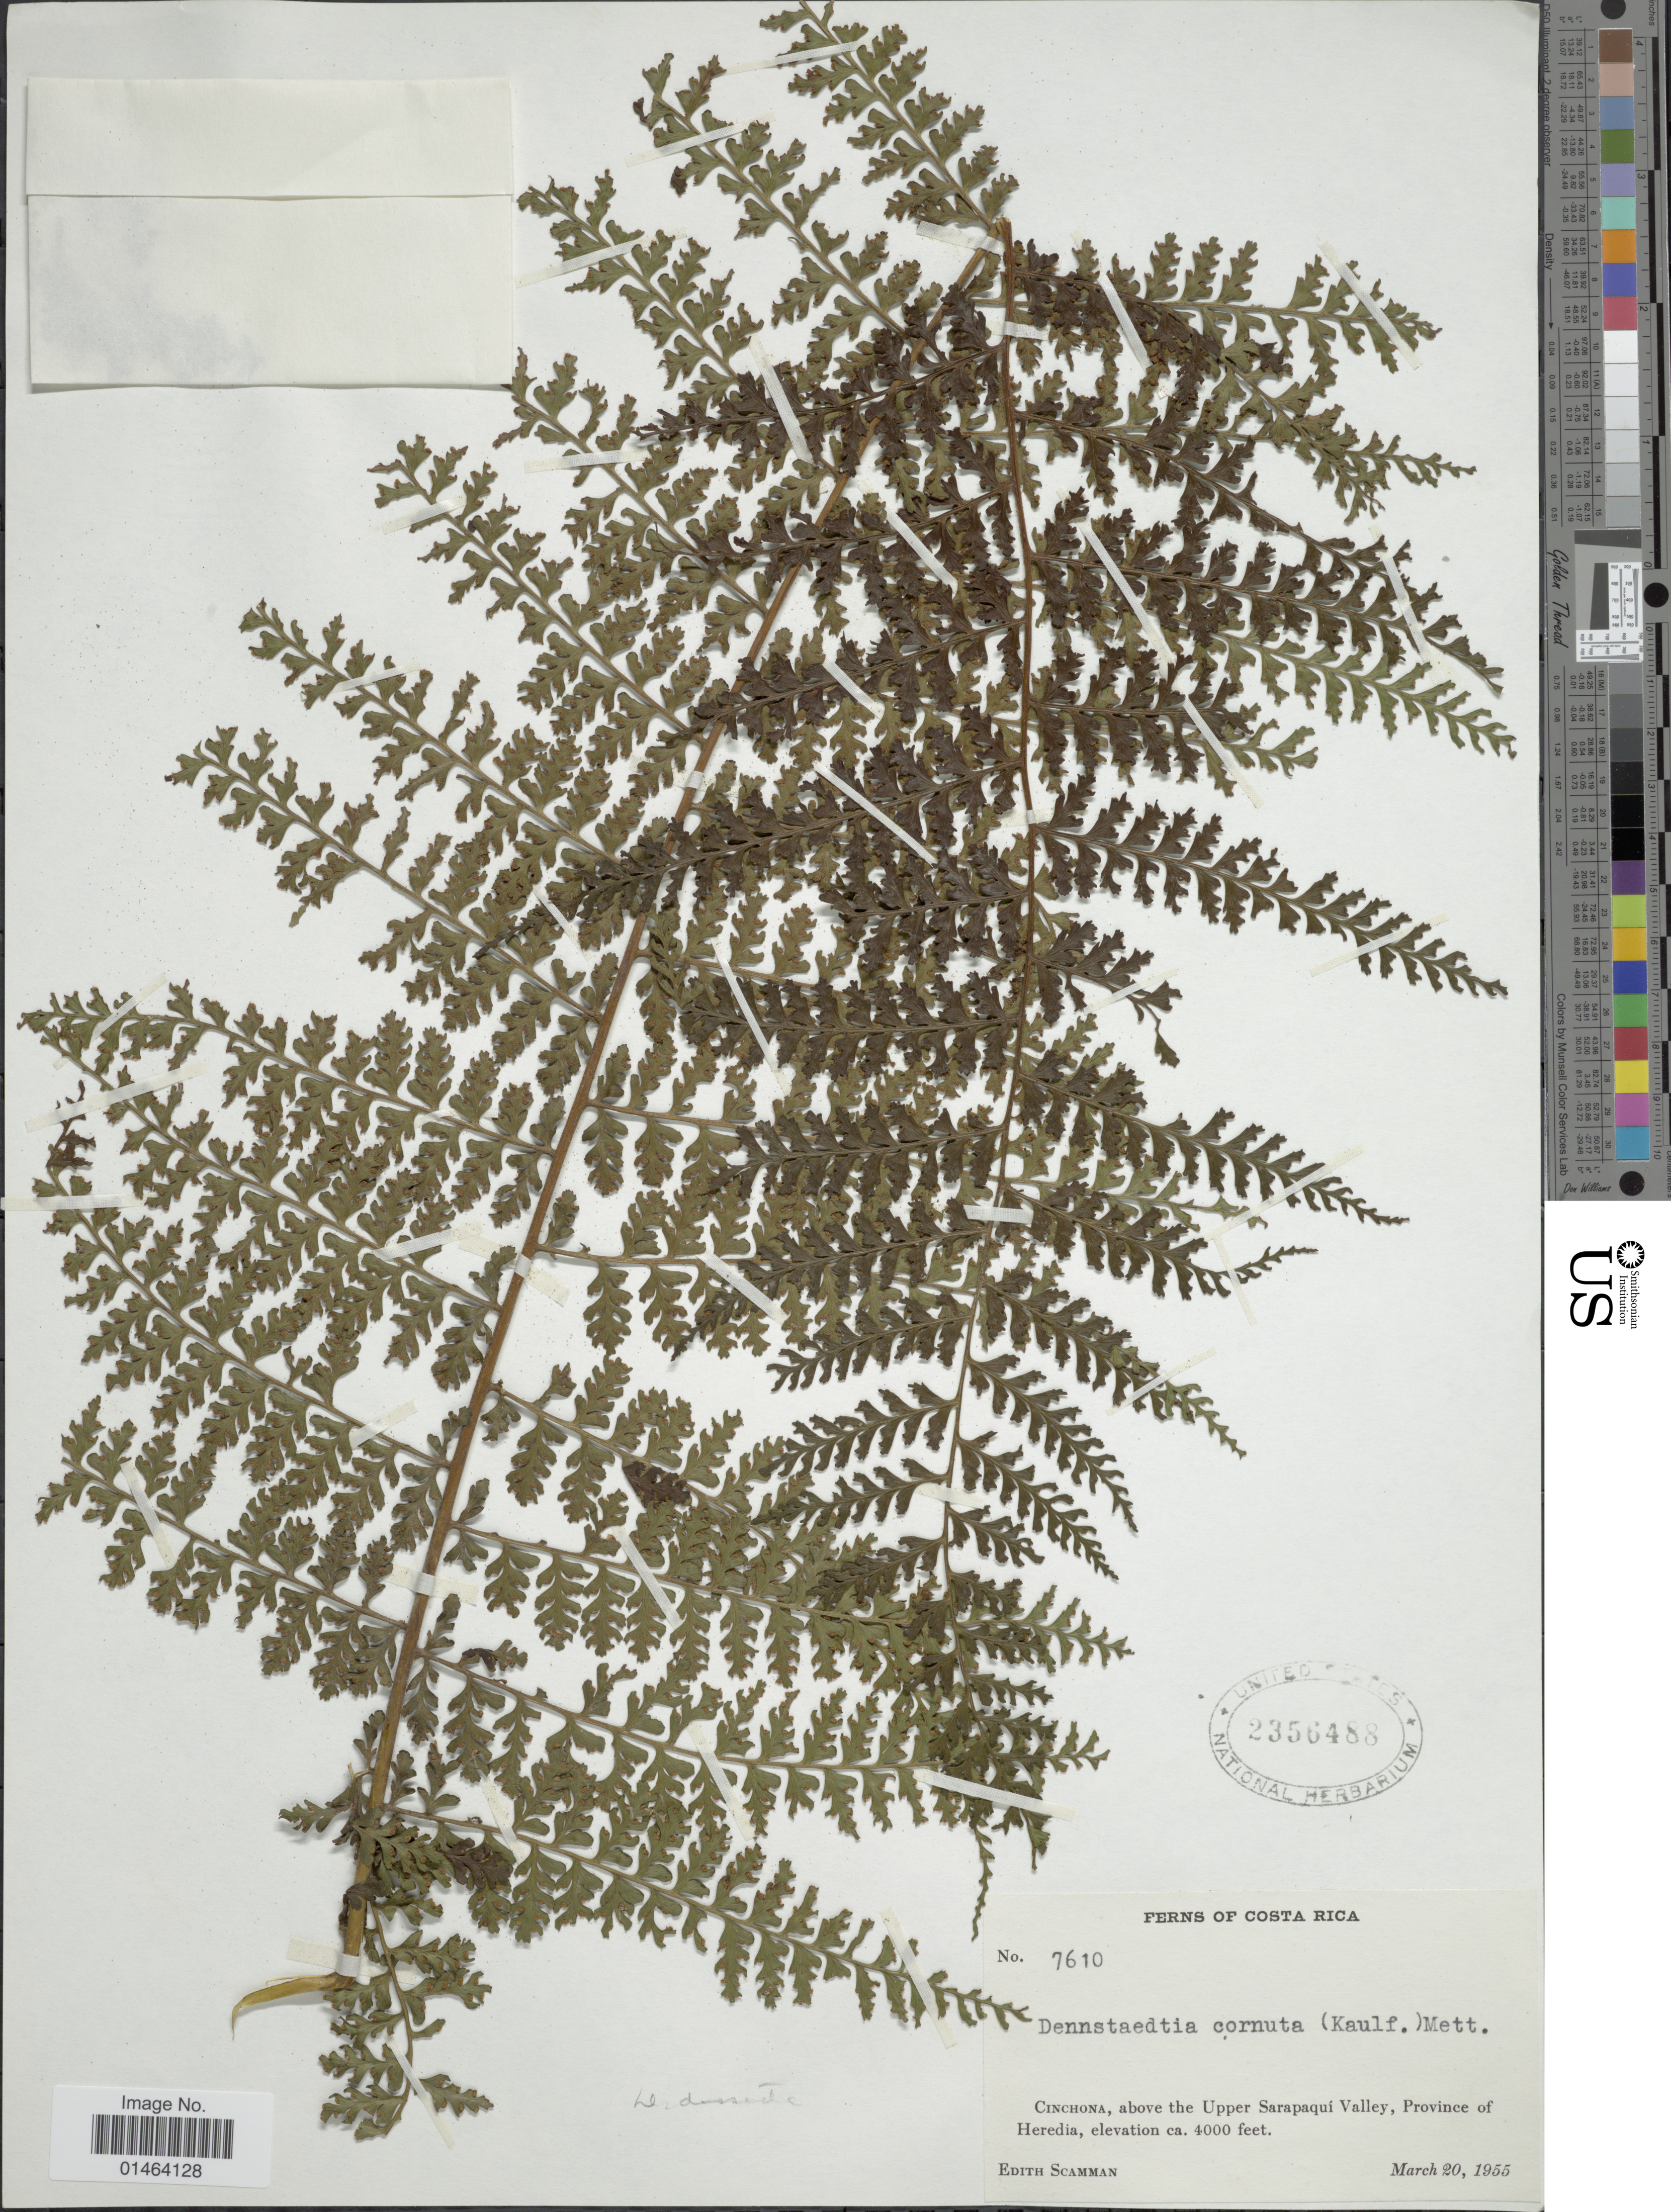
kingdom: Plantae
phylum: Tracheophyta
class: Polypodiopsida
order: Polypodiales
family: Dennstaedtiaceae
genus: Dennstaedtia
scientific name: Dennstaedtia cornuta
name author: (Kaulf.) Mett.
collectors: E. Scamman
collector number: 7610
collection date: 1955-03-20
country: Costa Rica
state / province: Heredia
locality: Costa Rica, Cinchona, above the Upper Sarapaquie Valley.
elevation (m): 1219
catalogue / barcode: US 2356488